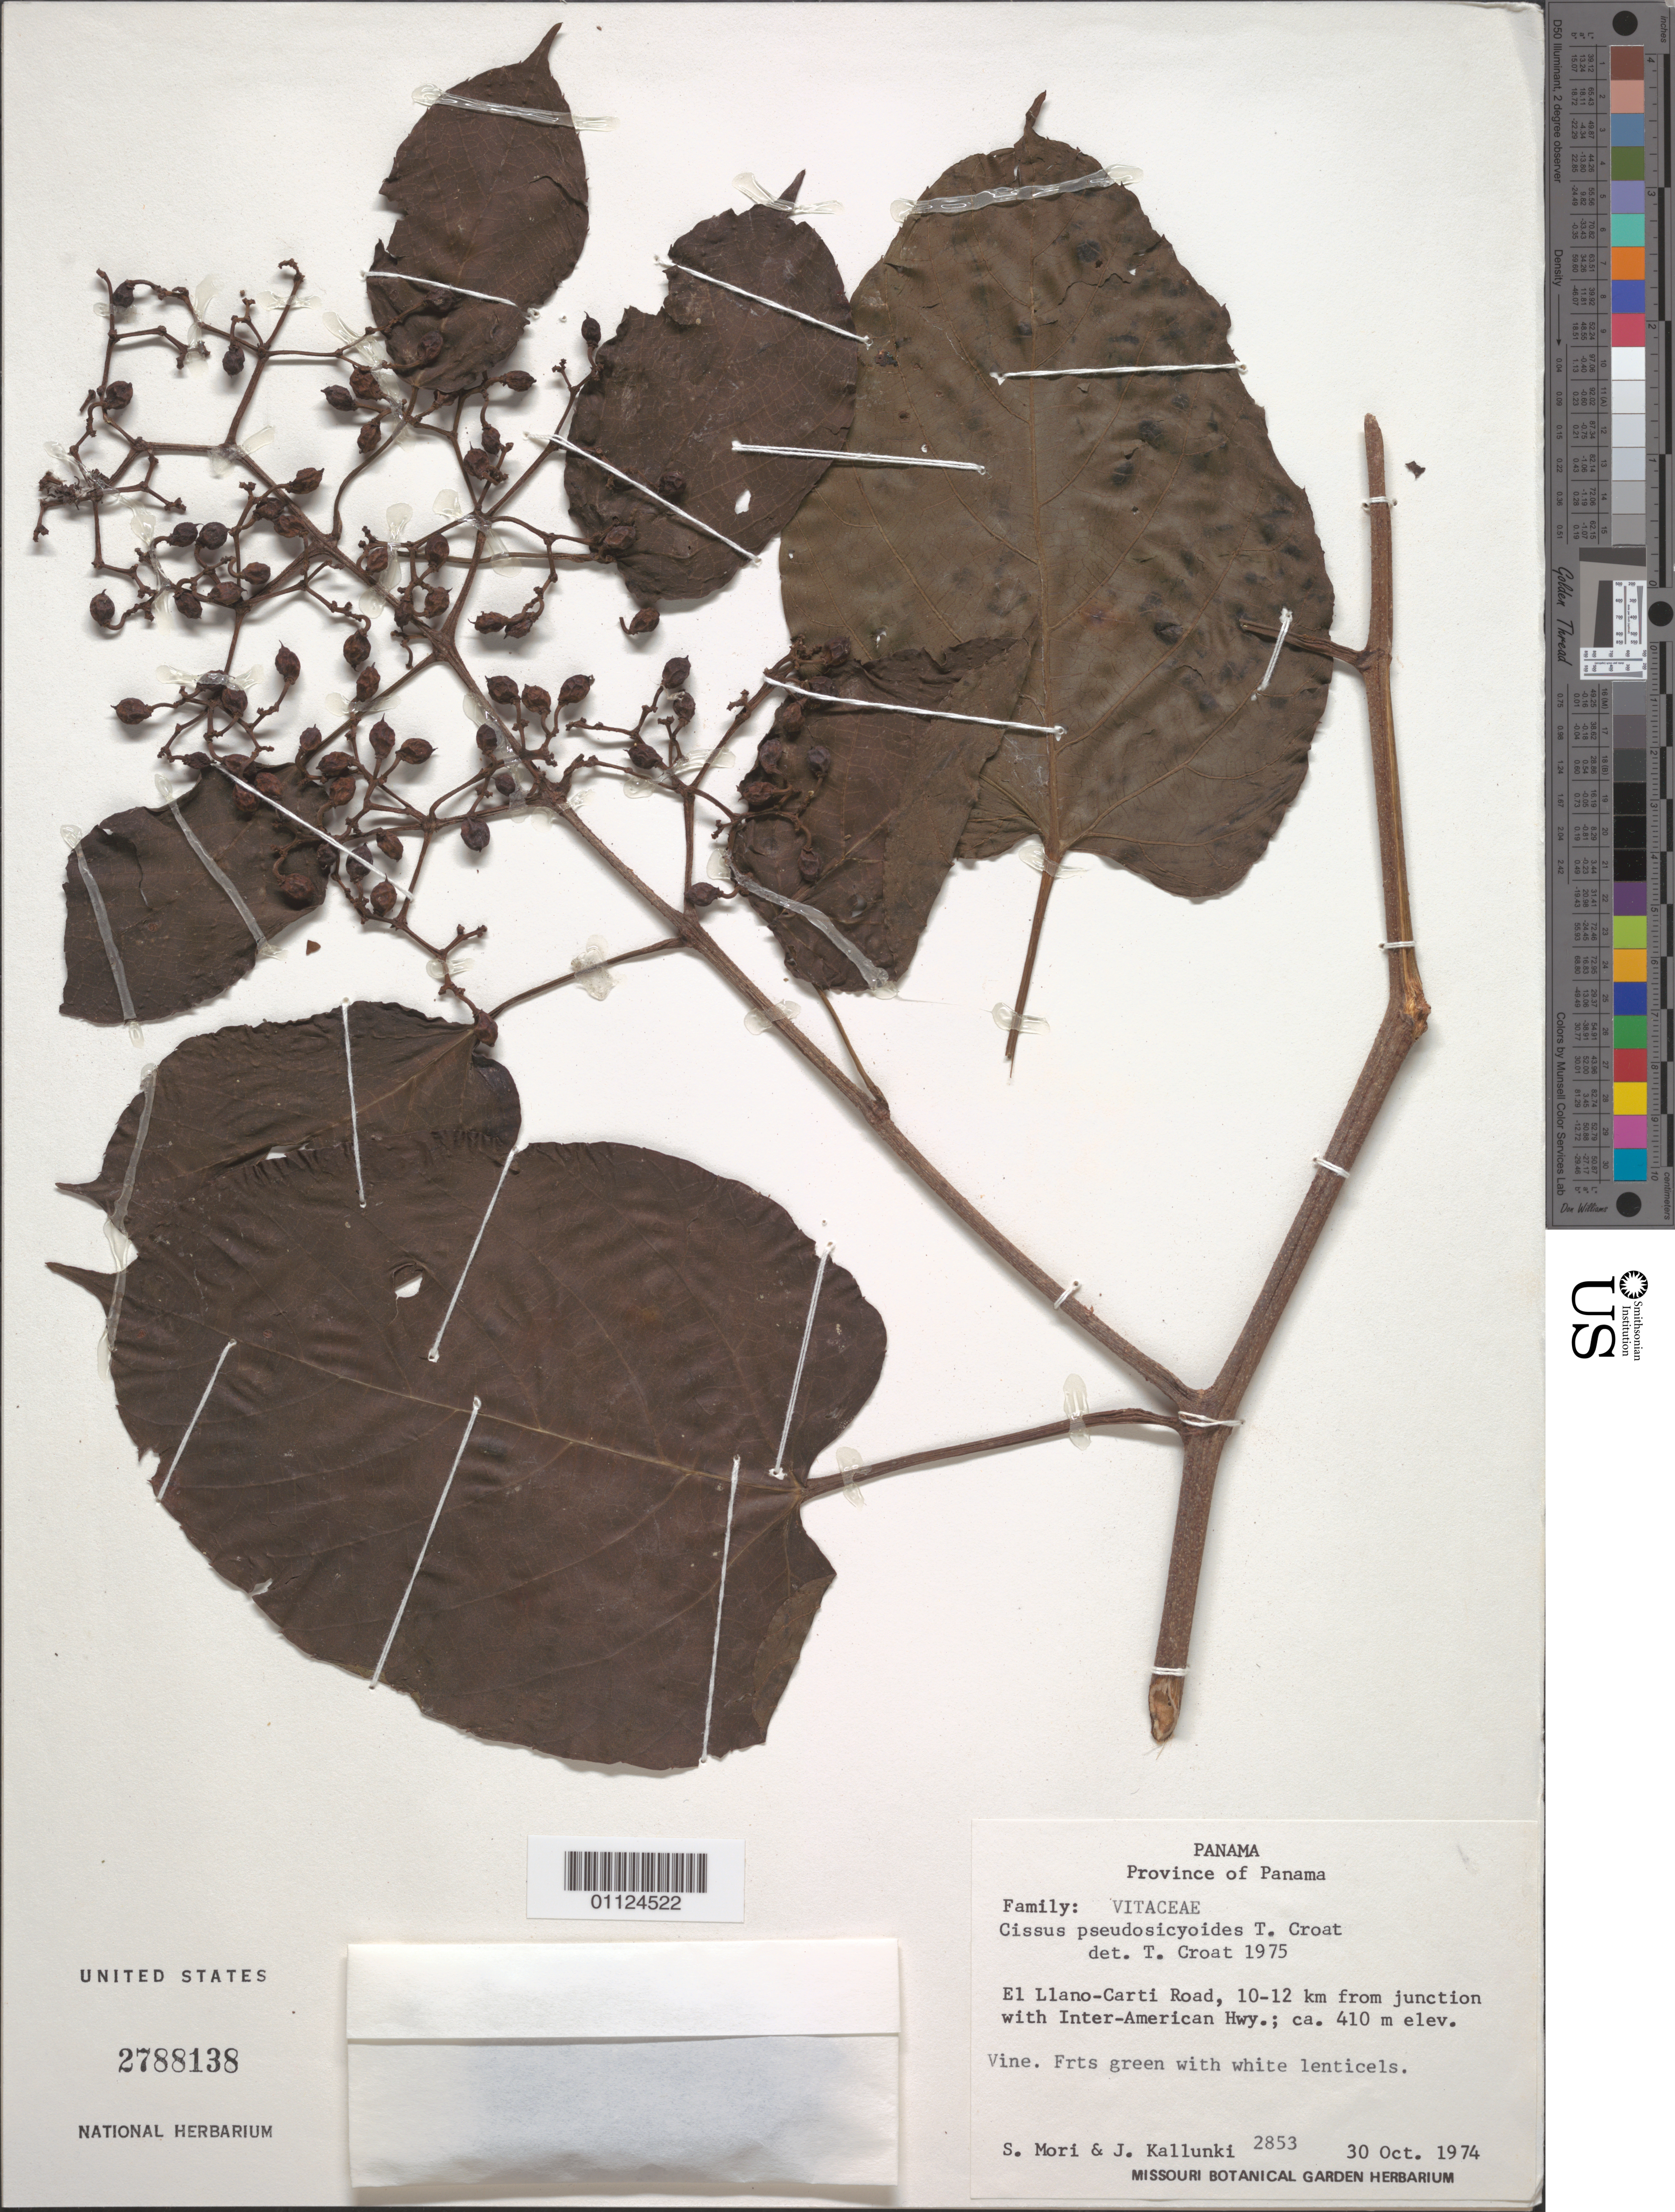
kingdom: Plantae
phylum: Tracheophyta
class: Magnoliopsida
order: Vitales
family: Vitaceae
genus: Cissus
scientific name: Cissus pseudosicyoides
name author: Croat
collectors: S. Mori & J. Kallunki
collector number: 2853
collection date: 1974-10-30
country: Panama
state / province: Panamá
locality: El Llano-Carti Road, 10 -12 km from junction with Inter-American Hwy.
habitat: Vine.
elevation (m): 410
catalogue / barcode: US 2788138